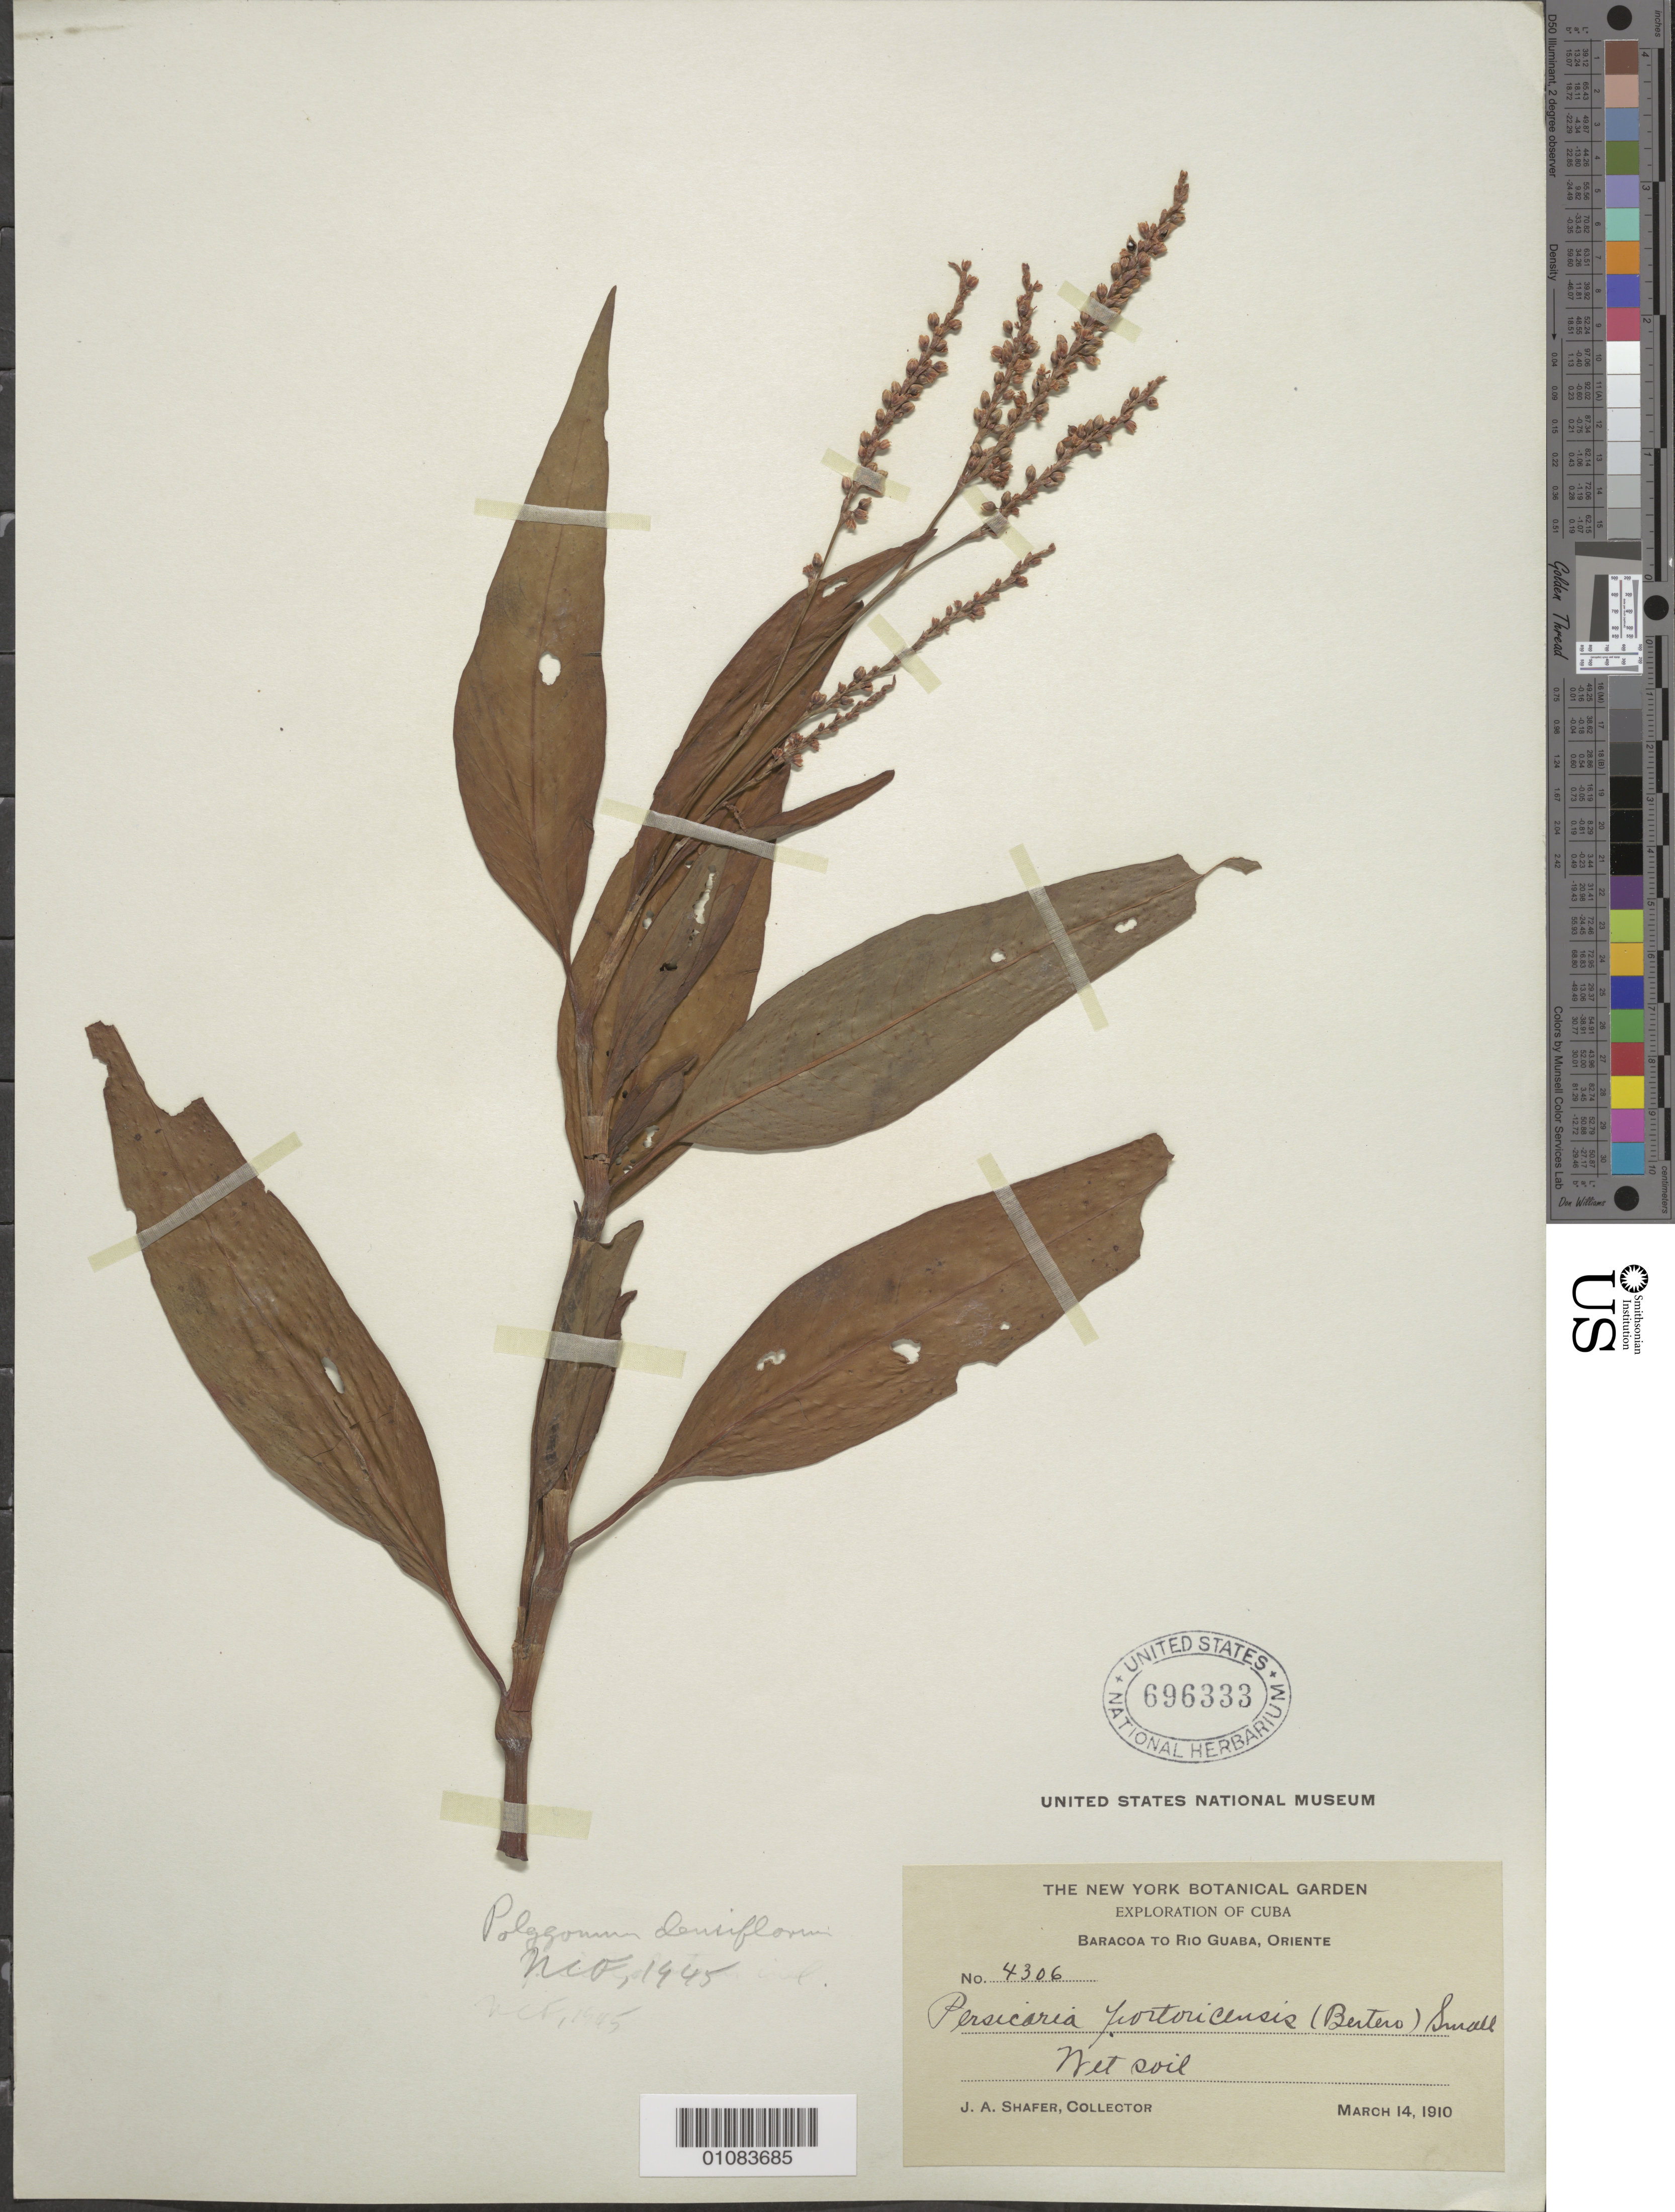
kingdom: Plantae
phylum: Tracheophyta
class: Magnoliopsida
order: Caryophyllales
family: Polygonaceae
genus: Polygonum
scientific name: Polygonum densiflorum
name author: Meisn.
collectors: J. A. Shafer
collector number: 4306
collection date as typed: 14 Mar 1910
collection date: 1910-03-14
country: Cuba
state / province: Holguín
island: Cuba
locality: Oriente: Baracoa to Rio Guaba (note: this is in either Holguin or Guantánamo province)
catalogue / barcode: US 696333